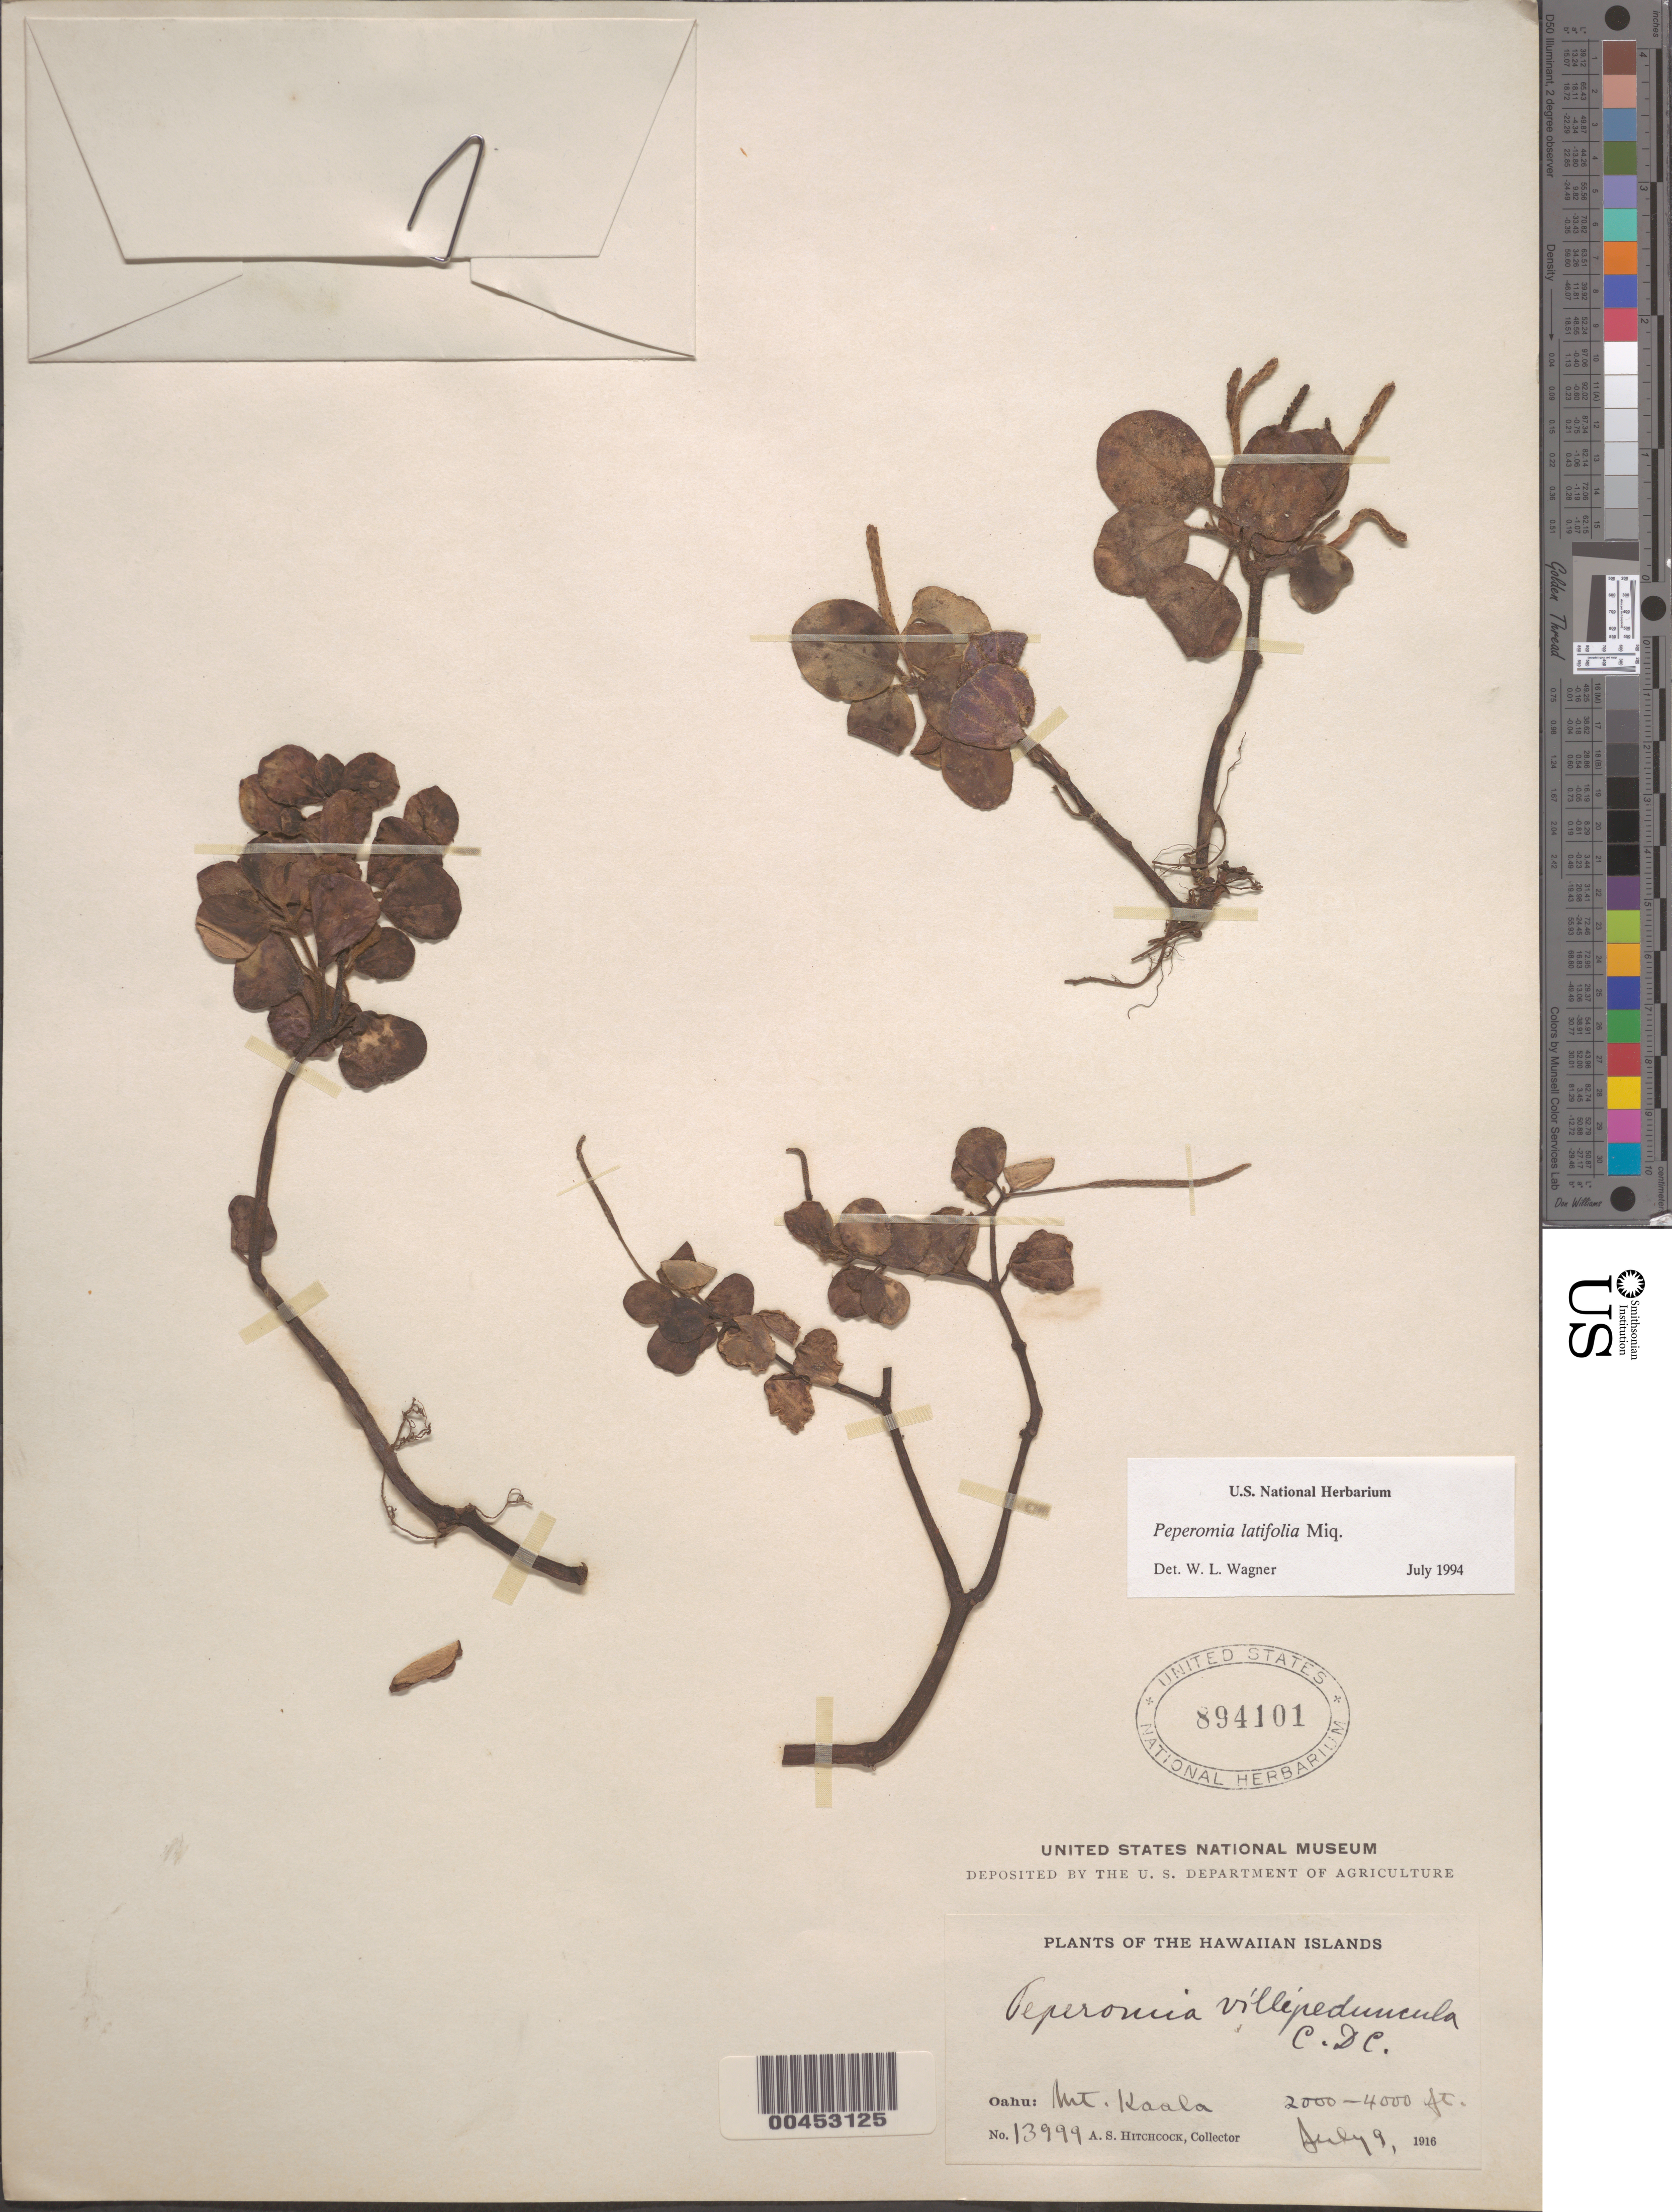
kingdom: Plantae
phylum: Tracheophyta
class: Magnoliopsida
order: Piperales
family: Piperaceae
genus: Peperomia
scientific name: Peperomia latifolia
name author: Miq.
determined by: Wagner, W. L., (BOT), Smithsonian Institution - National Museum of Natural History (UNITED STATES)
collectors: A. S. Hitchcock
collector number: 13999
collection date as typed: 9 Jul 1916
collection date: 1916-07-09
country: United States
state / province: Hawaii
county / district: Honolulu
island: Oahu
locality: Mt Kaala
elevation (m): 610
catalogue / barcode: US 894101